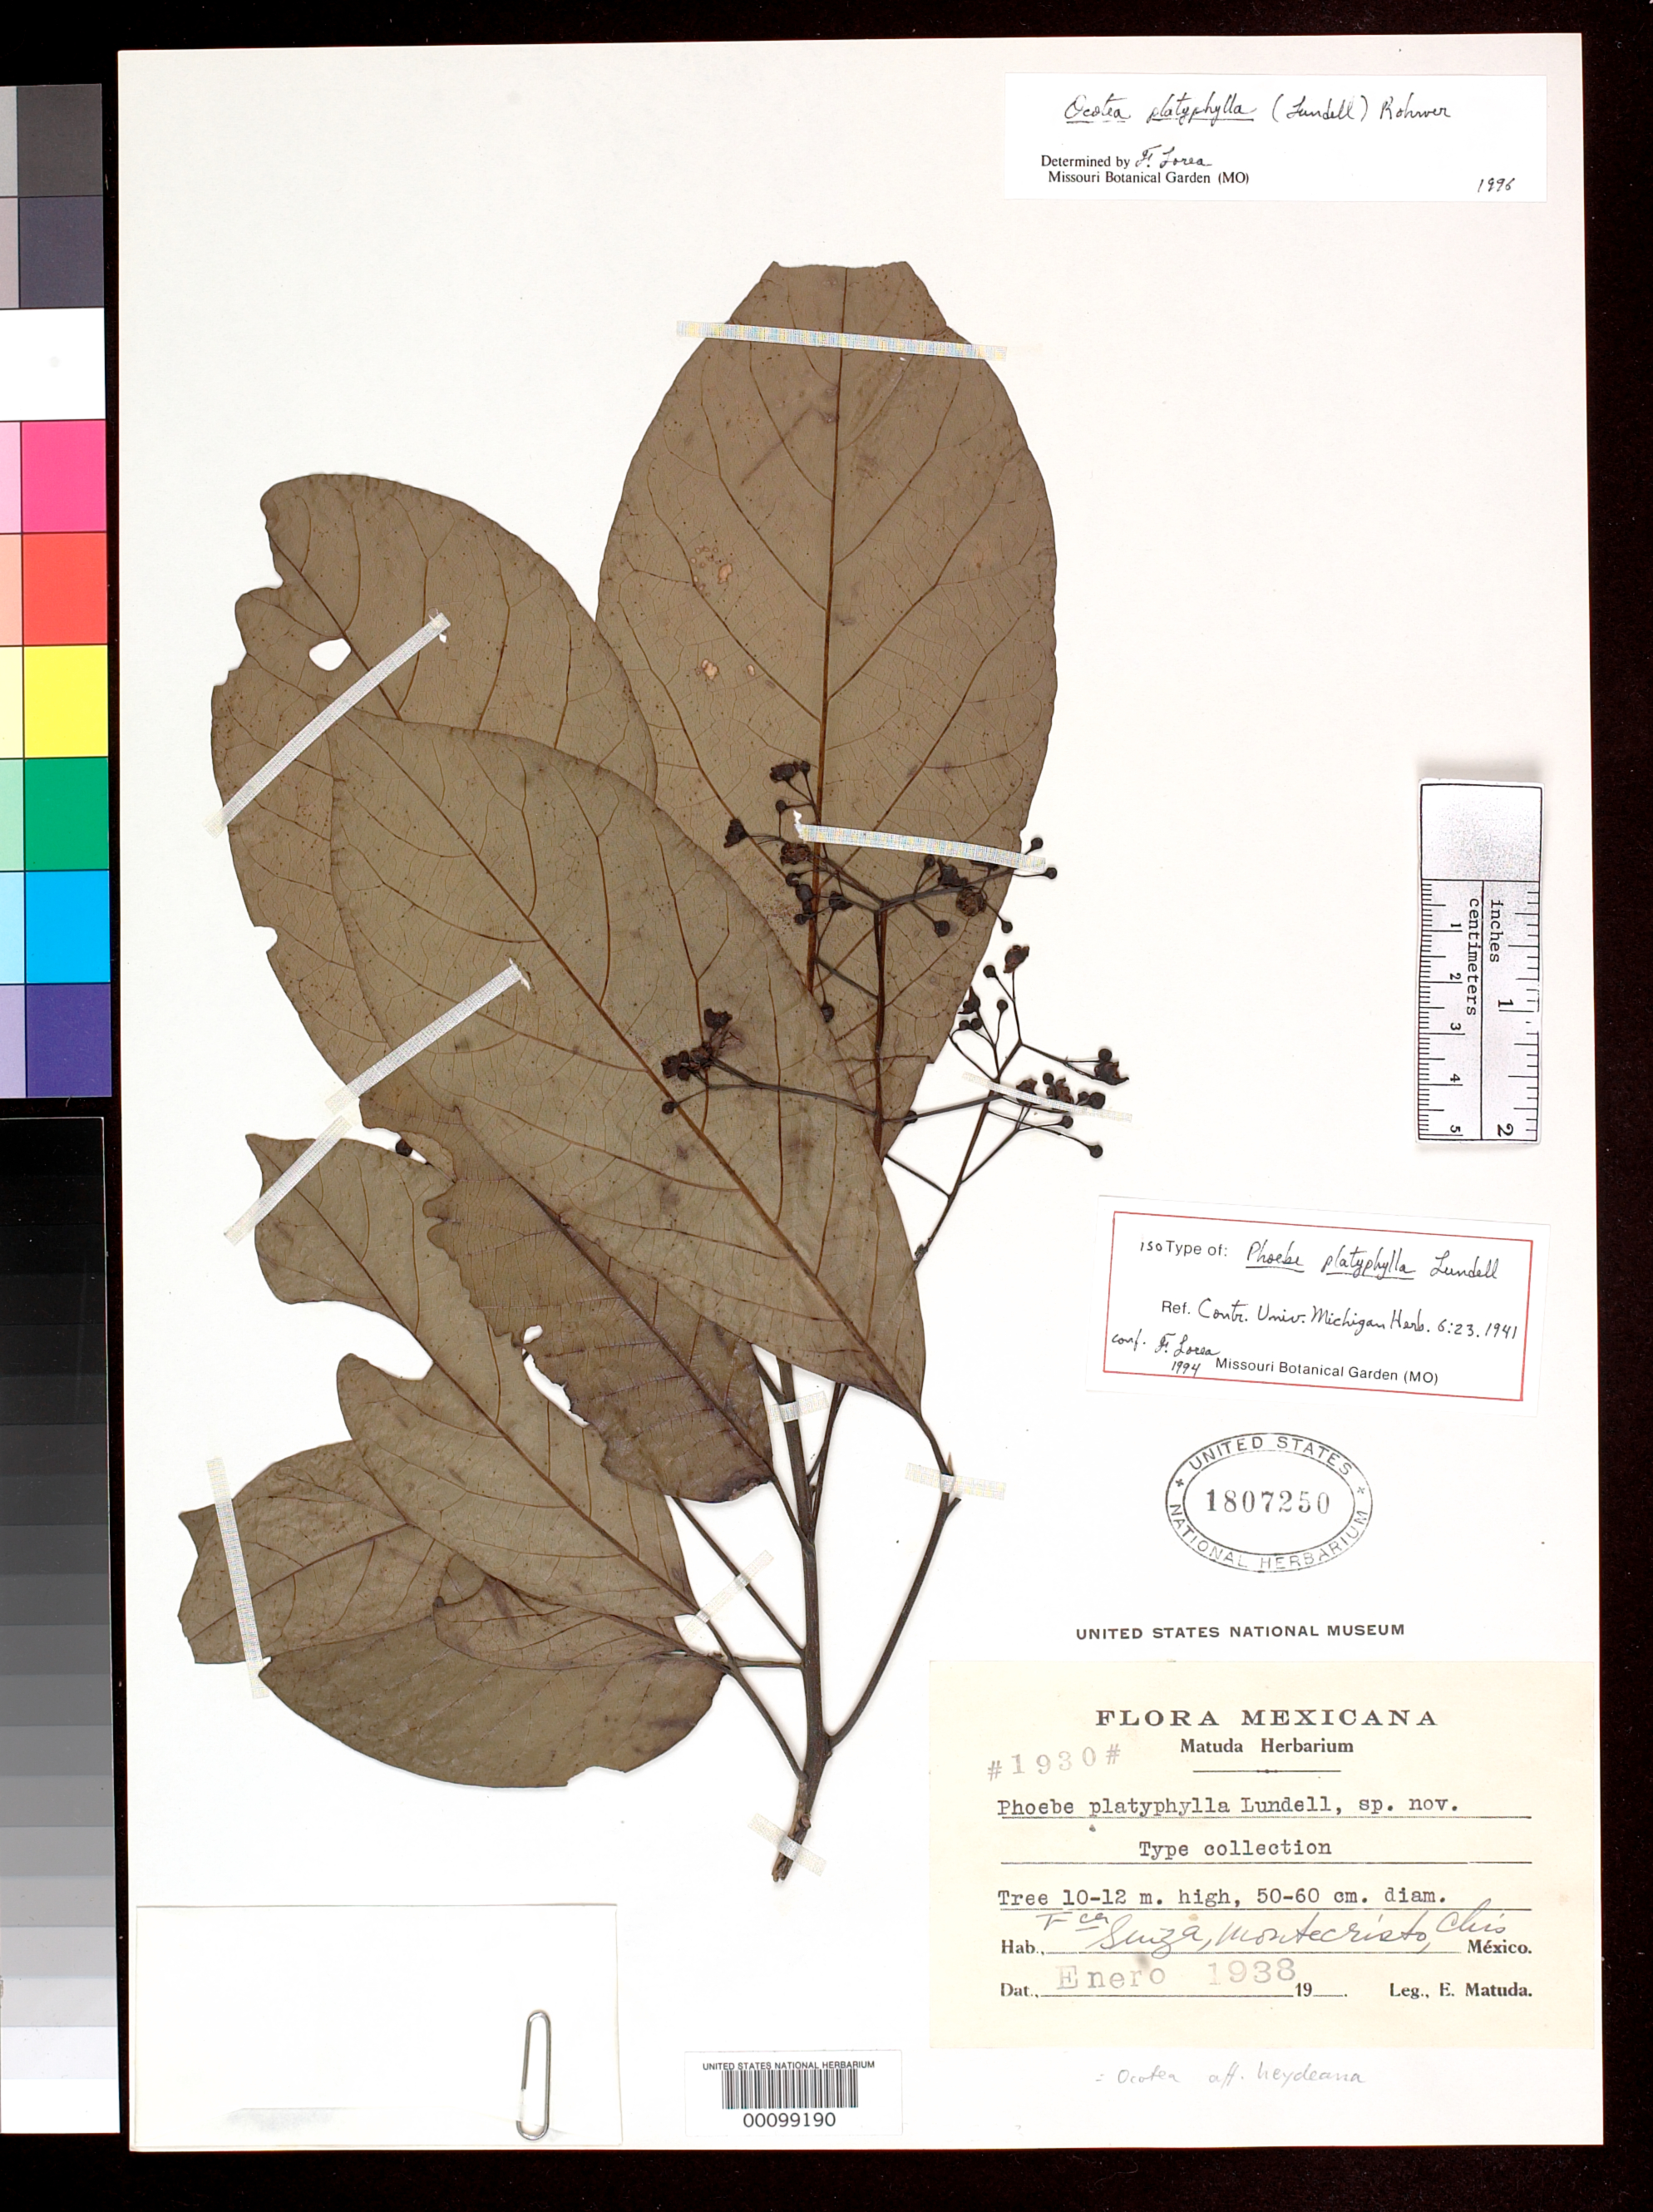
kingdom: Plantae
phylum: Tracheophyta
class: Magnoliopsida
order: Laurales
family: Lauraceae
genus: Phoebe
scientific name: Phoebe platyphylla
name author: Lundell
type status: Isotype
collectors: E. Matuda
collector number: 1930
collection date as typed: Jan 1938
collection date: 1938-01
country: Mexico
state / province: Chiapas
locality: Finca Suiza near Montecristo.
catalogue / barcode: US 1807250